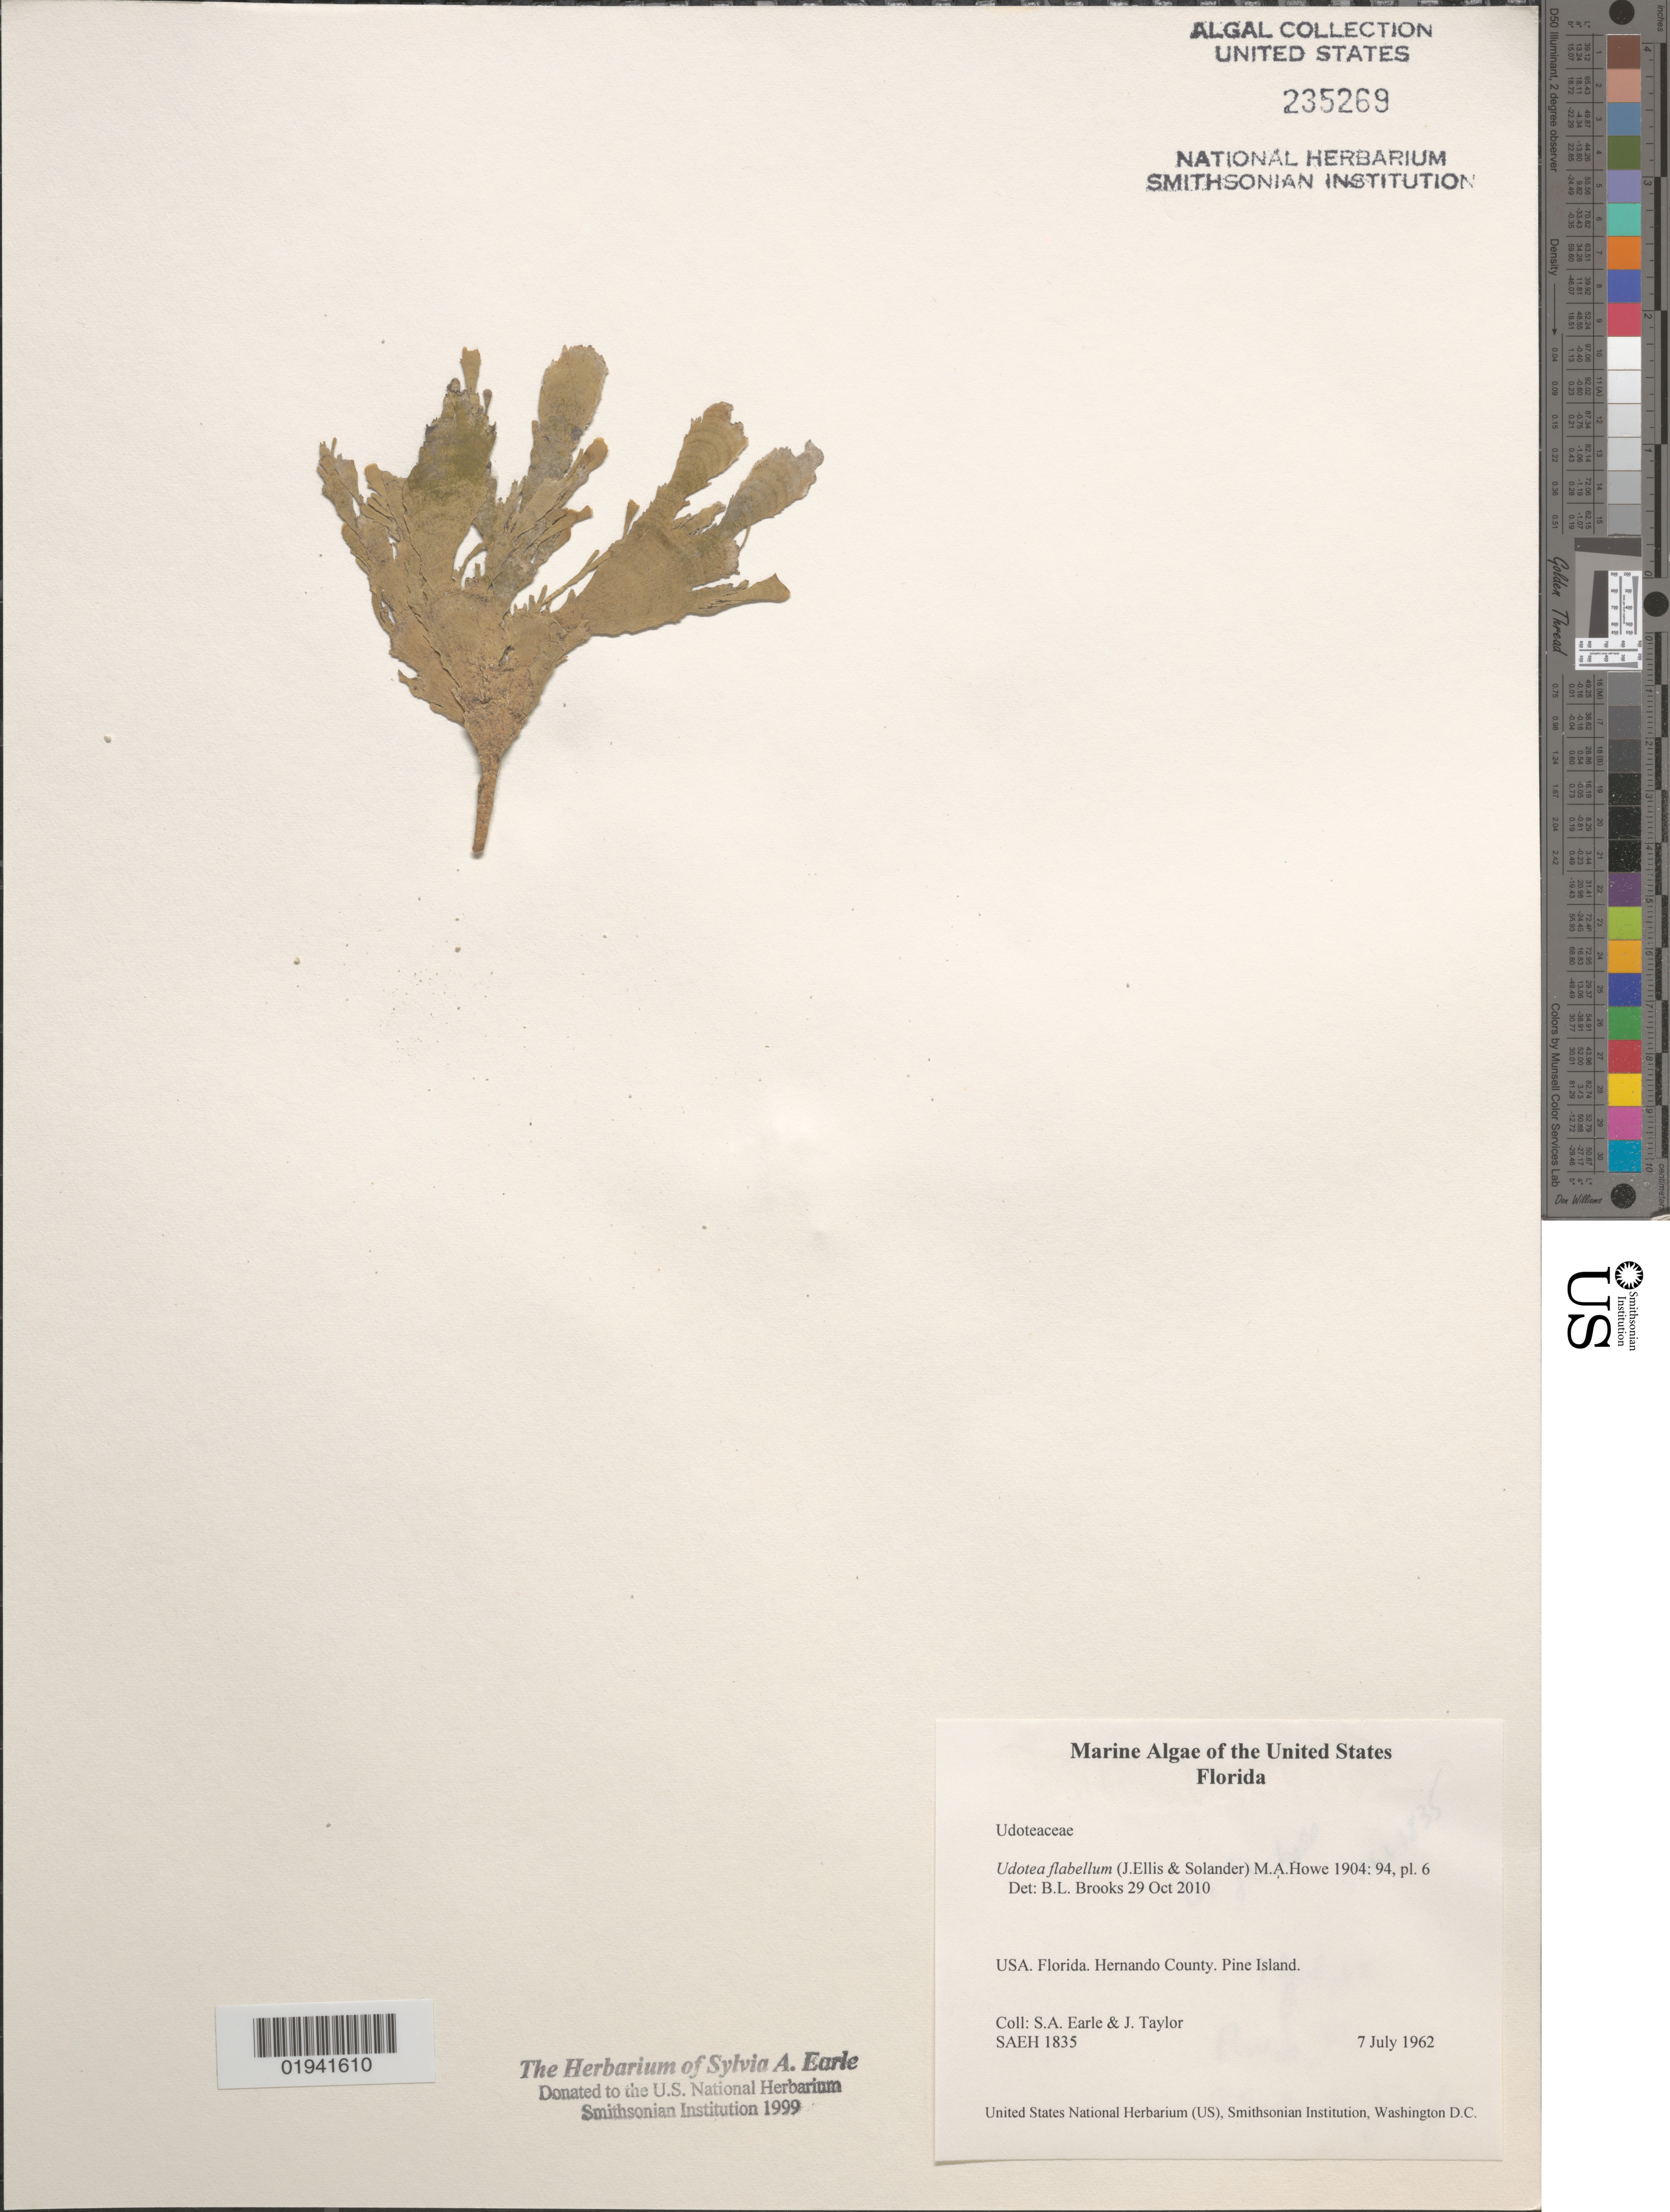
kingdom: Plantae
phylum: Chlorophyta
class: Ulvophyceae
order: Bryopsidales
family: Udoteaceae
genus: Udotea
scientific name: Udotea flabellum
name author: (J. Ellis & Sol.) M. Howe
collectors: S. A. Earle & J. Taylor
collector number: SAEH1835?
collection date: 1962-07-07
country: United States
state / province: Florida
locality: Hernando County. Pine Island.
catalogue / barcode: US 235269